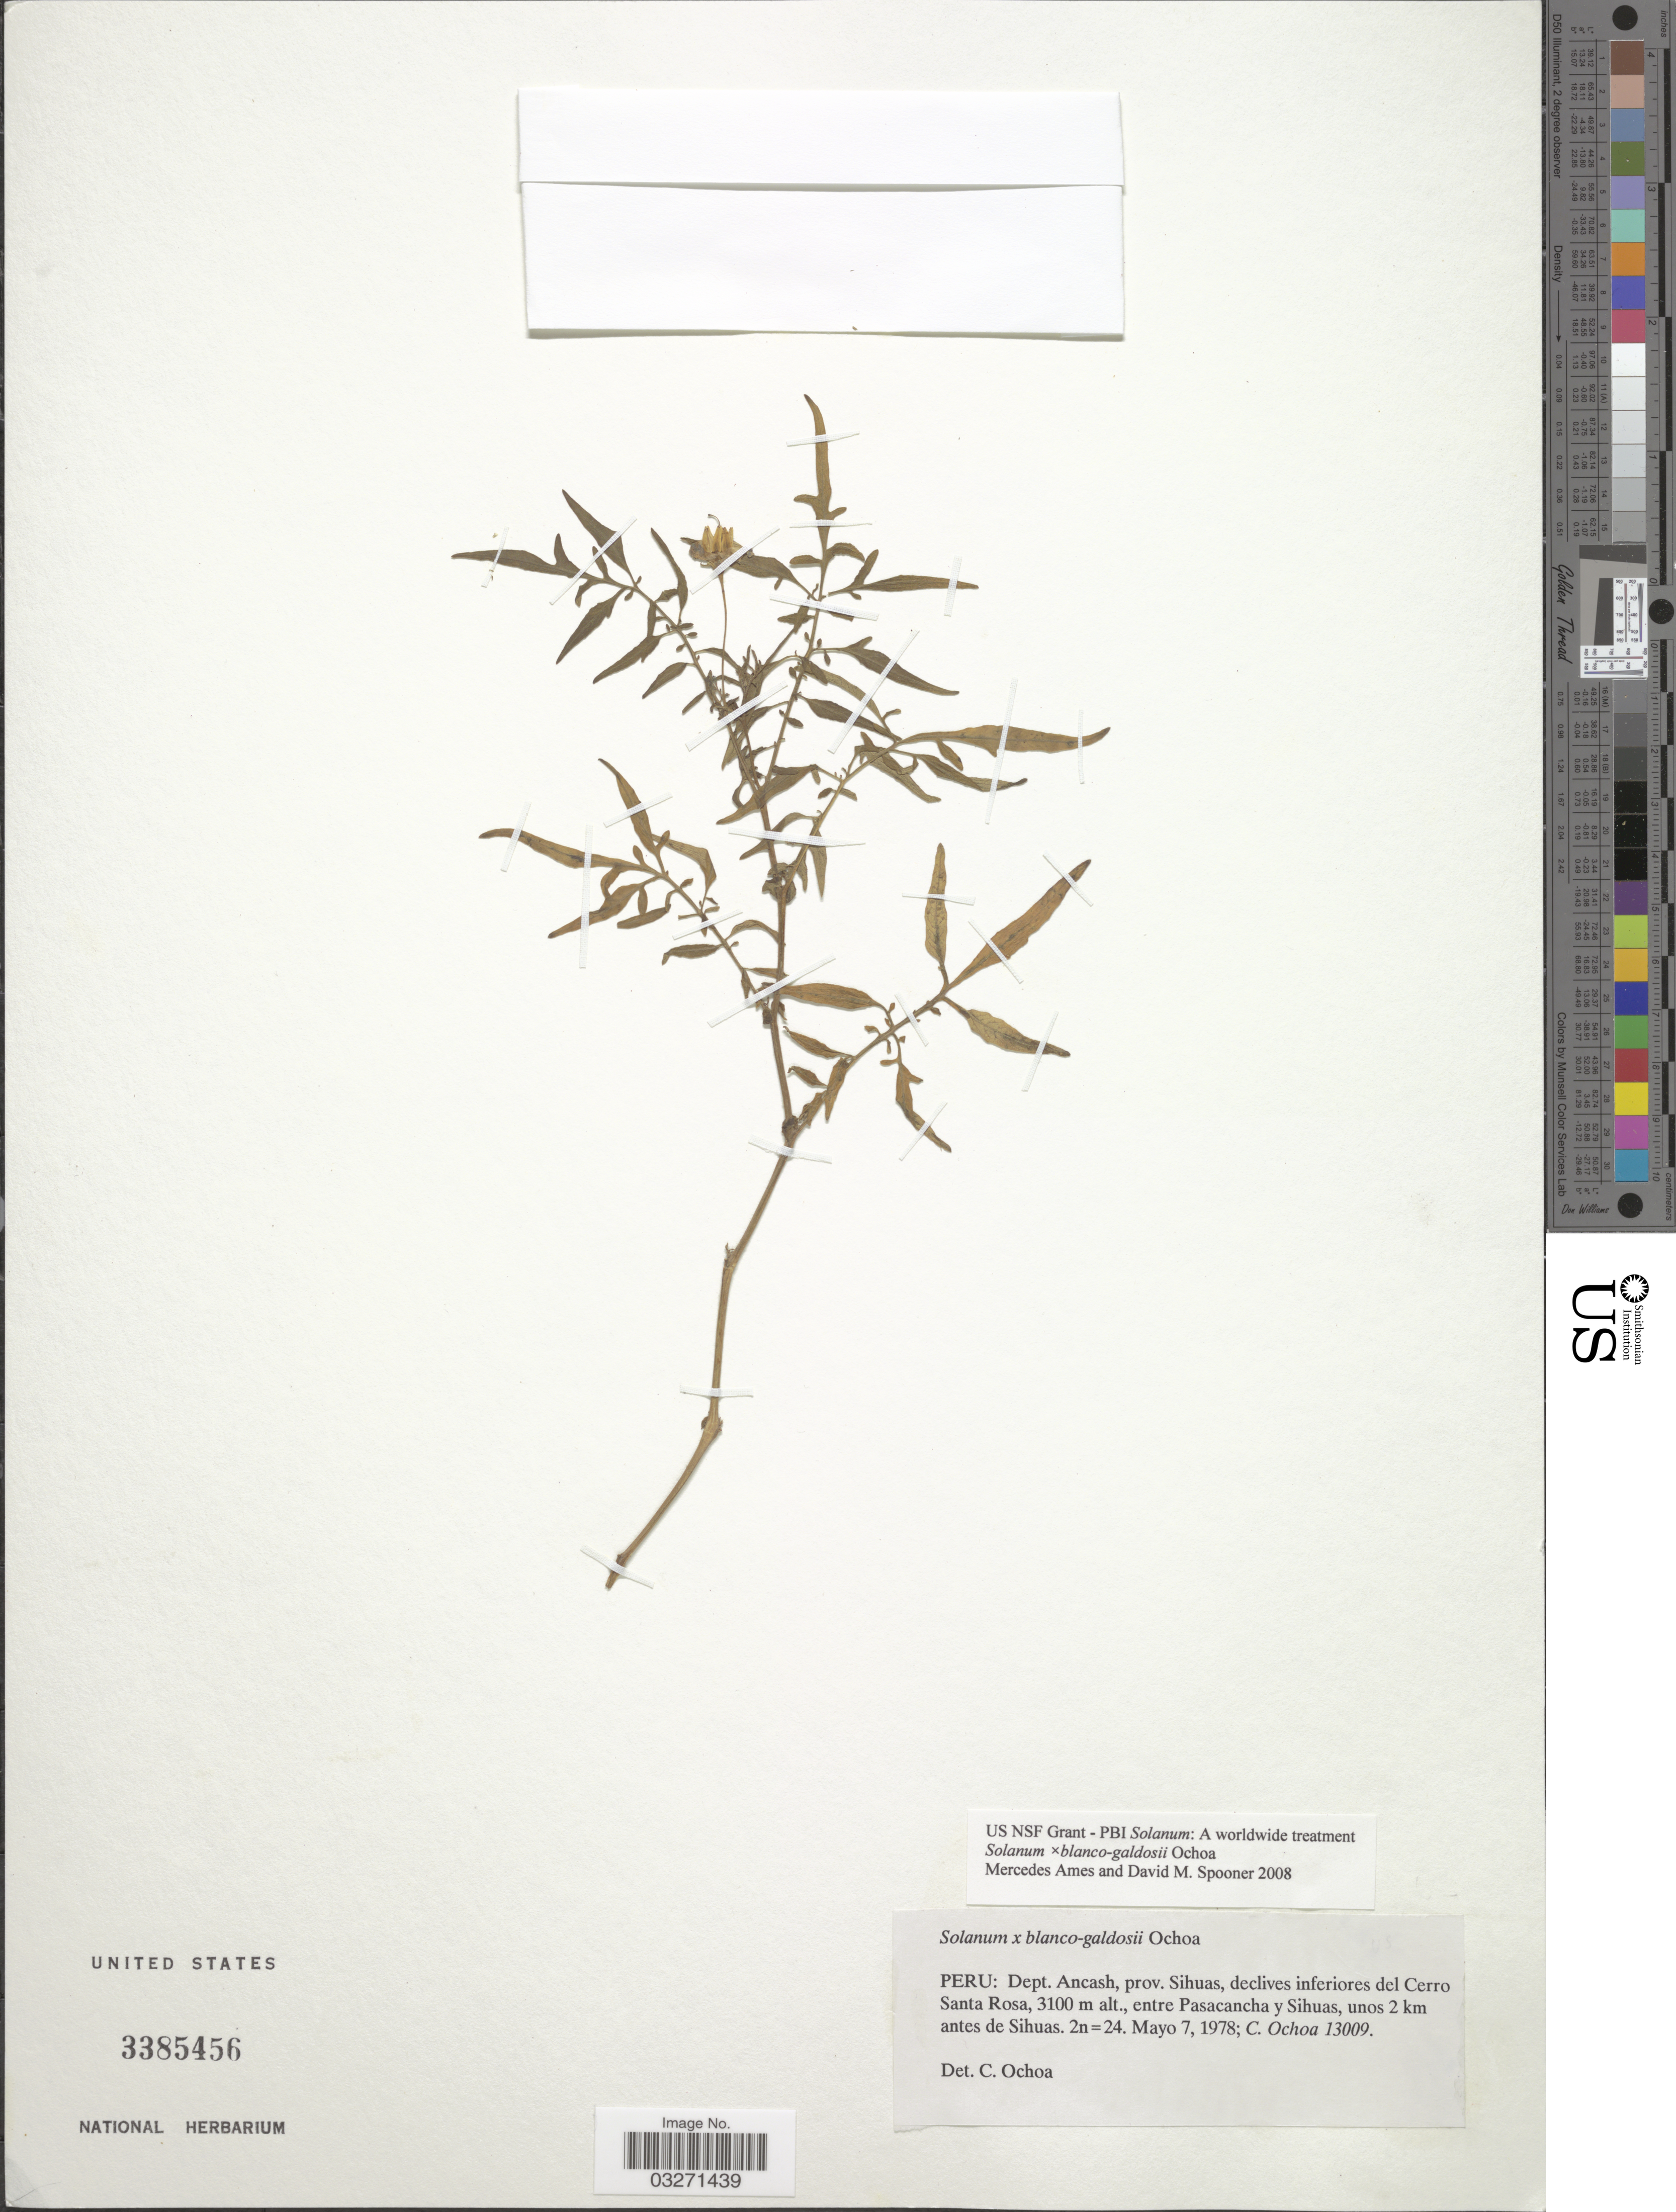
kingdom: Plantae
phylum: Tracheophyta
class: Magnoliopsida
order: Solanales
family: Solanaceae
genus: Solanum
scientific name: Solanum x blanco-galdosii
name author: Ochoa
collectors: C. Ochoa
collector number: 13009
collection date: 1978-05-07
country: Peru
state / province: Ancash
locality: Dept. Ancash, prov. Sihuas, declives inferiores del Cerro Santa Rosa, entre Pasacancha y Sihuas, unos 2 km antes de Sihuas.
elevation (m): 3100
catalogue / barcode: US 3385456